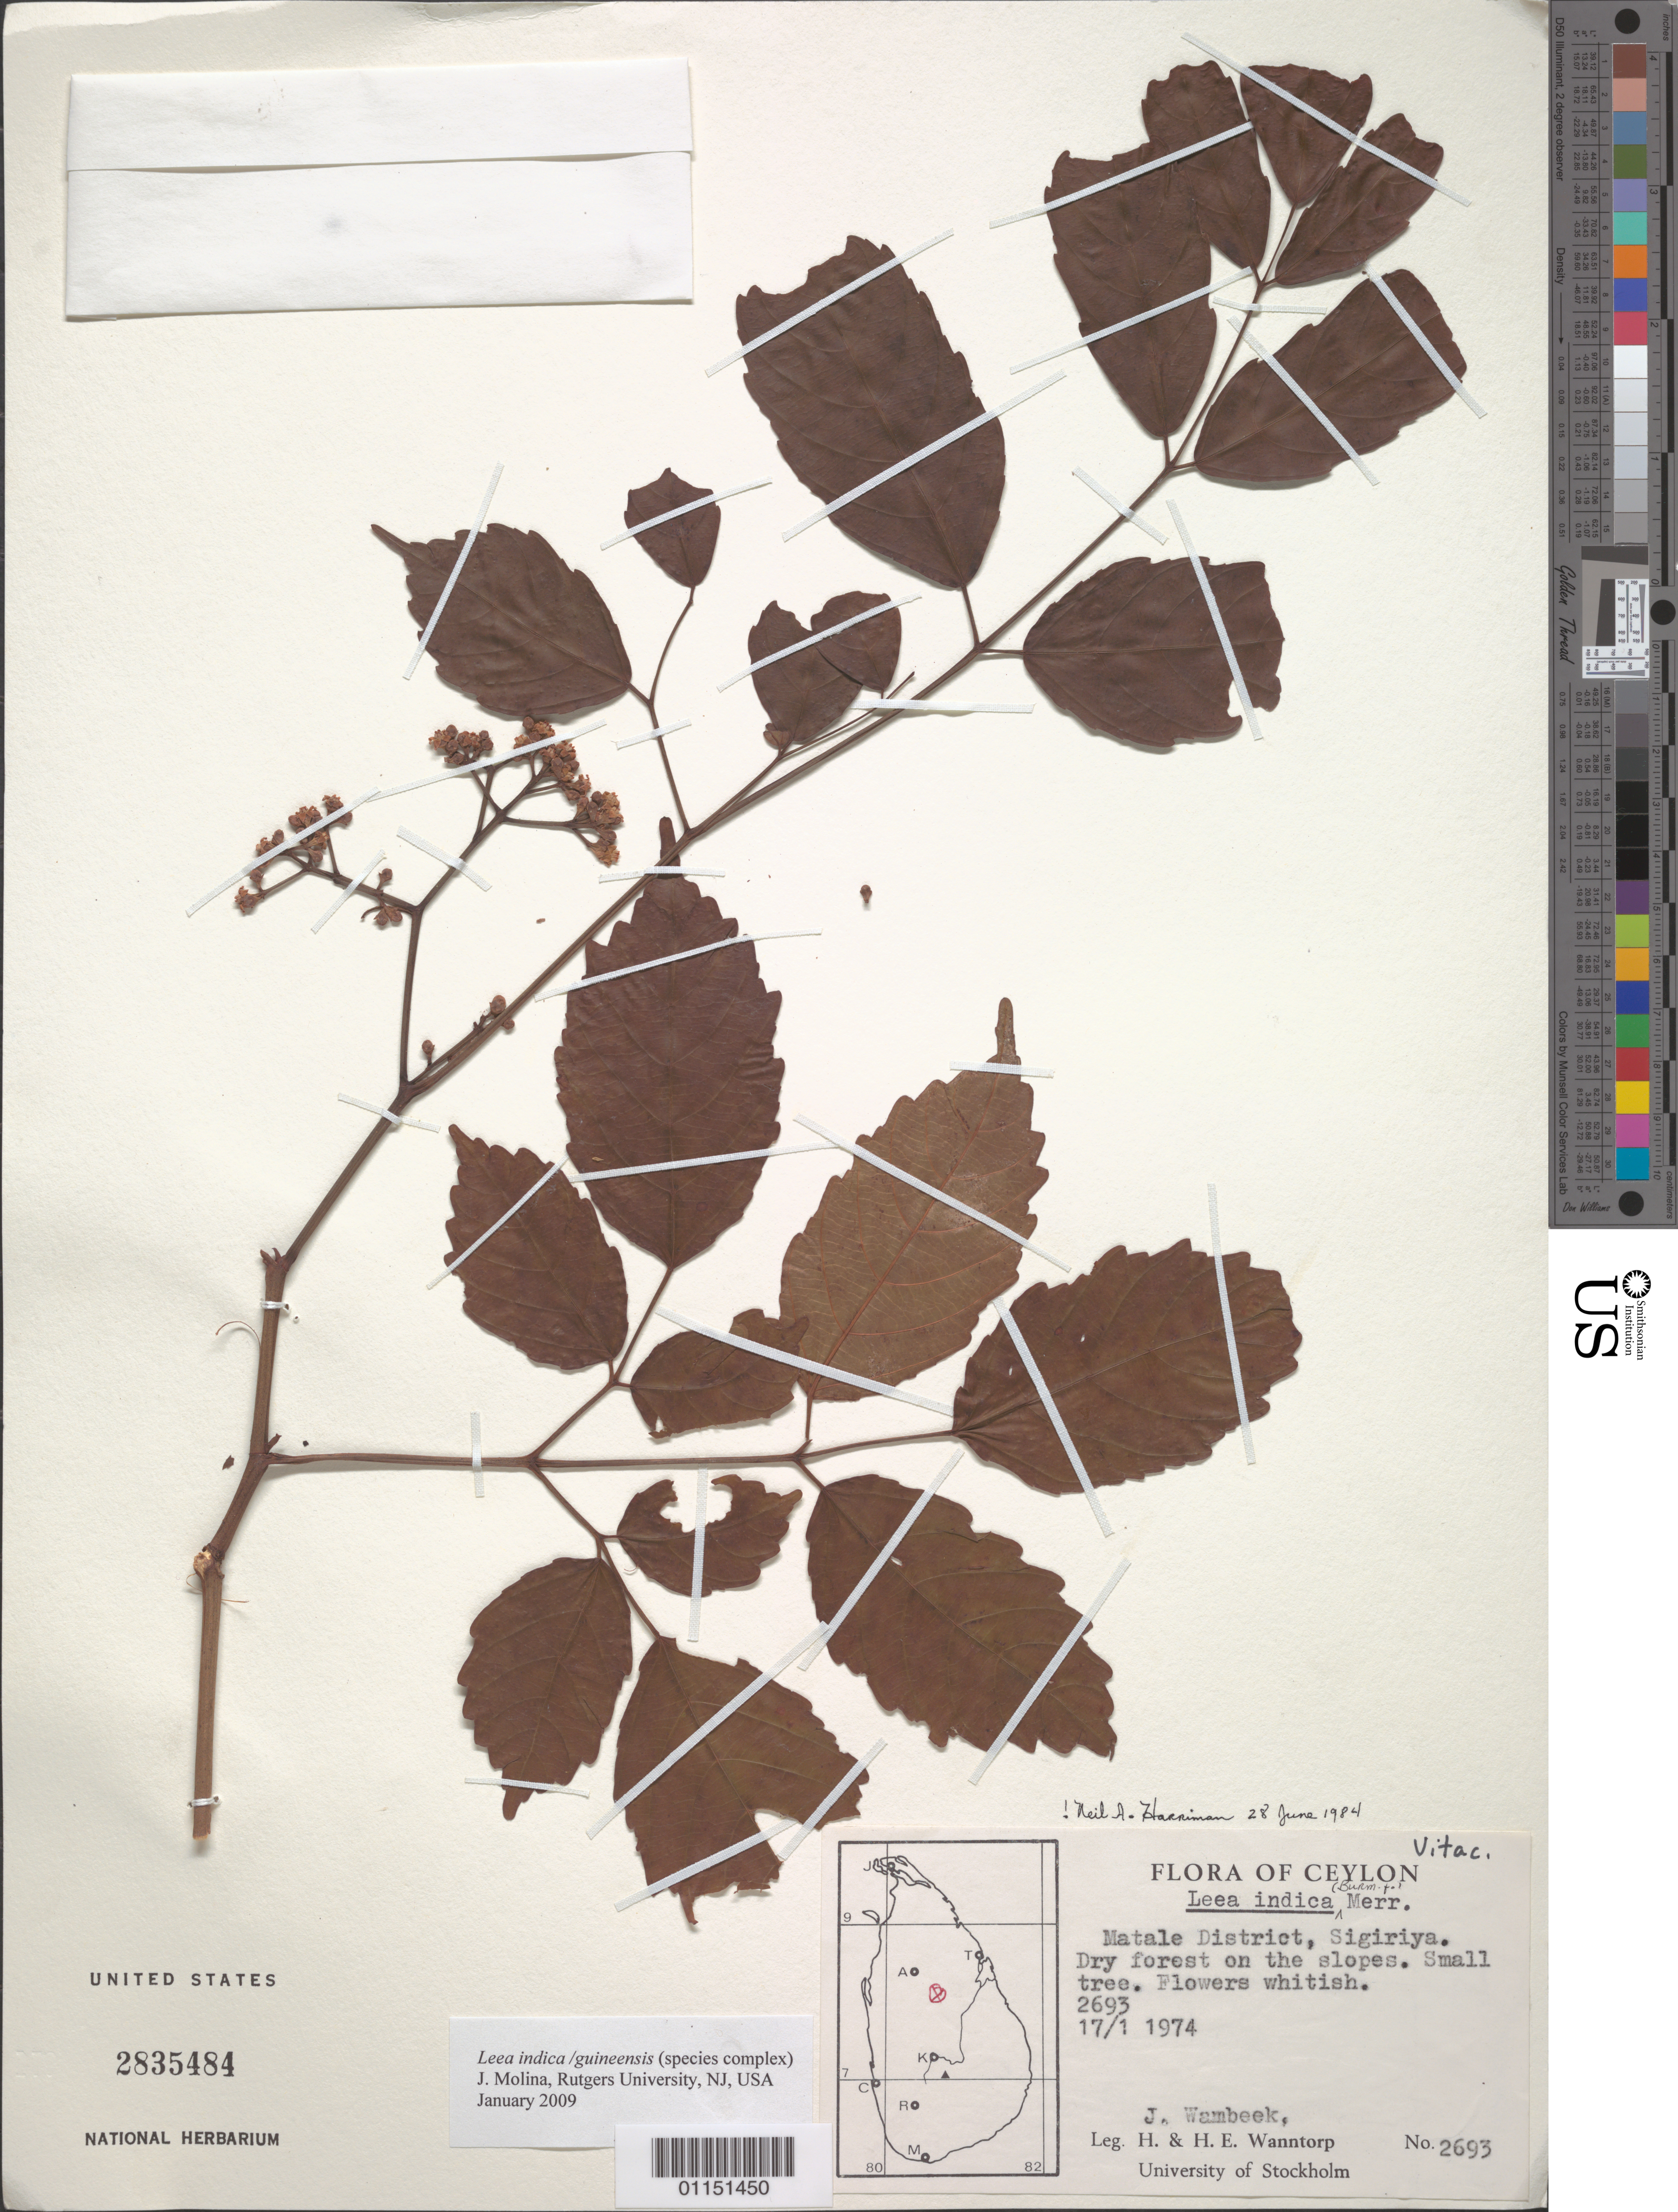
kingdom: Plantae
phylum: Tracheophyta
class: Magnoliopsida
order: Vitales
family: Vitaceae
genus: Leea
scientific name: Leea indica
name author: (Burm. f.) Merr.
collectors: J. Wambeek & H.-E. Wanntorp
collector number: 2693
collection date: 1974-01-17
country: Sri Lanka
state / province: Central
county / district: Matale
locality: Sigiriya.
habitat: Dry forest on the slopes. Small tree.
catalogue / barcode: US 2835484